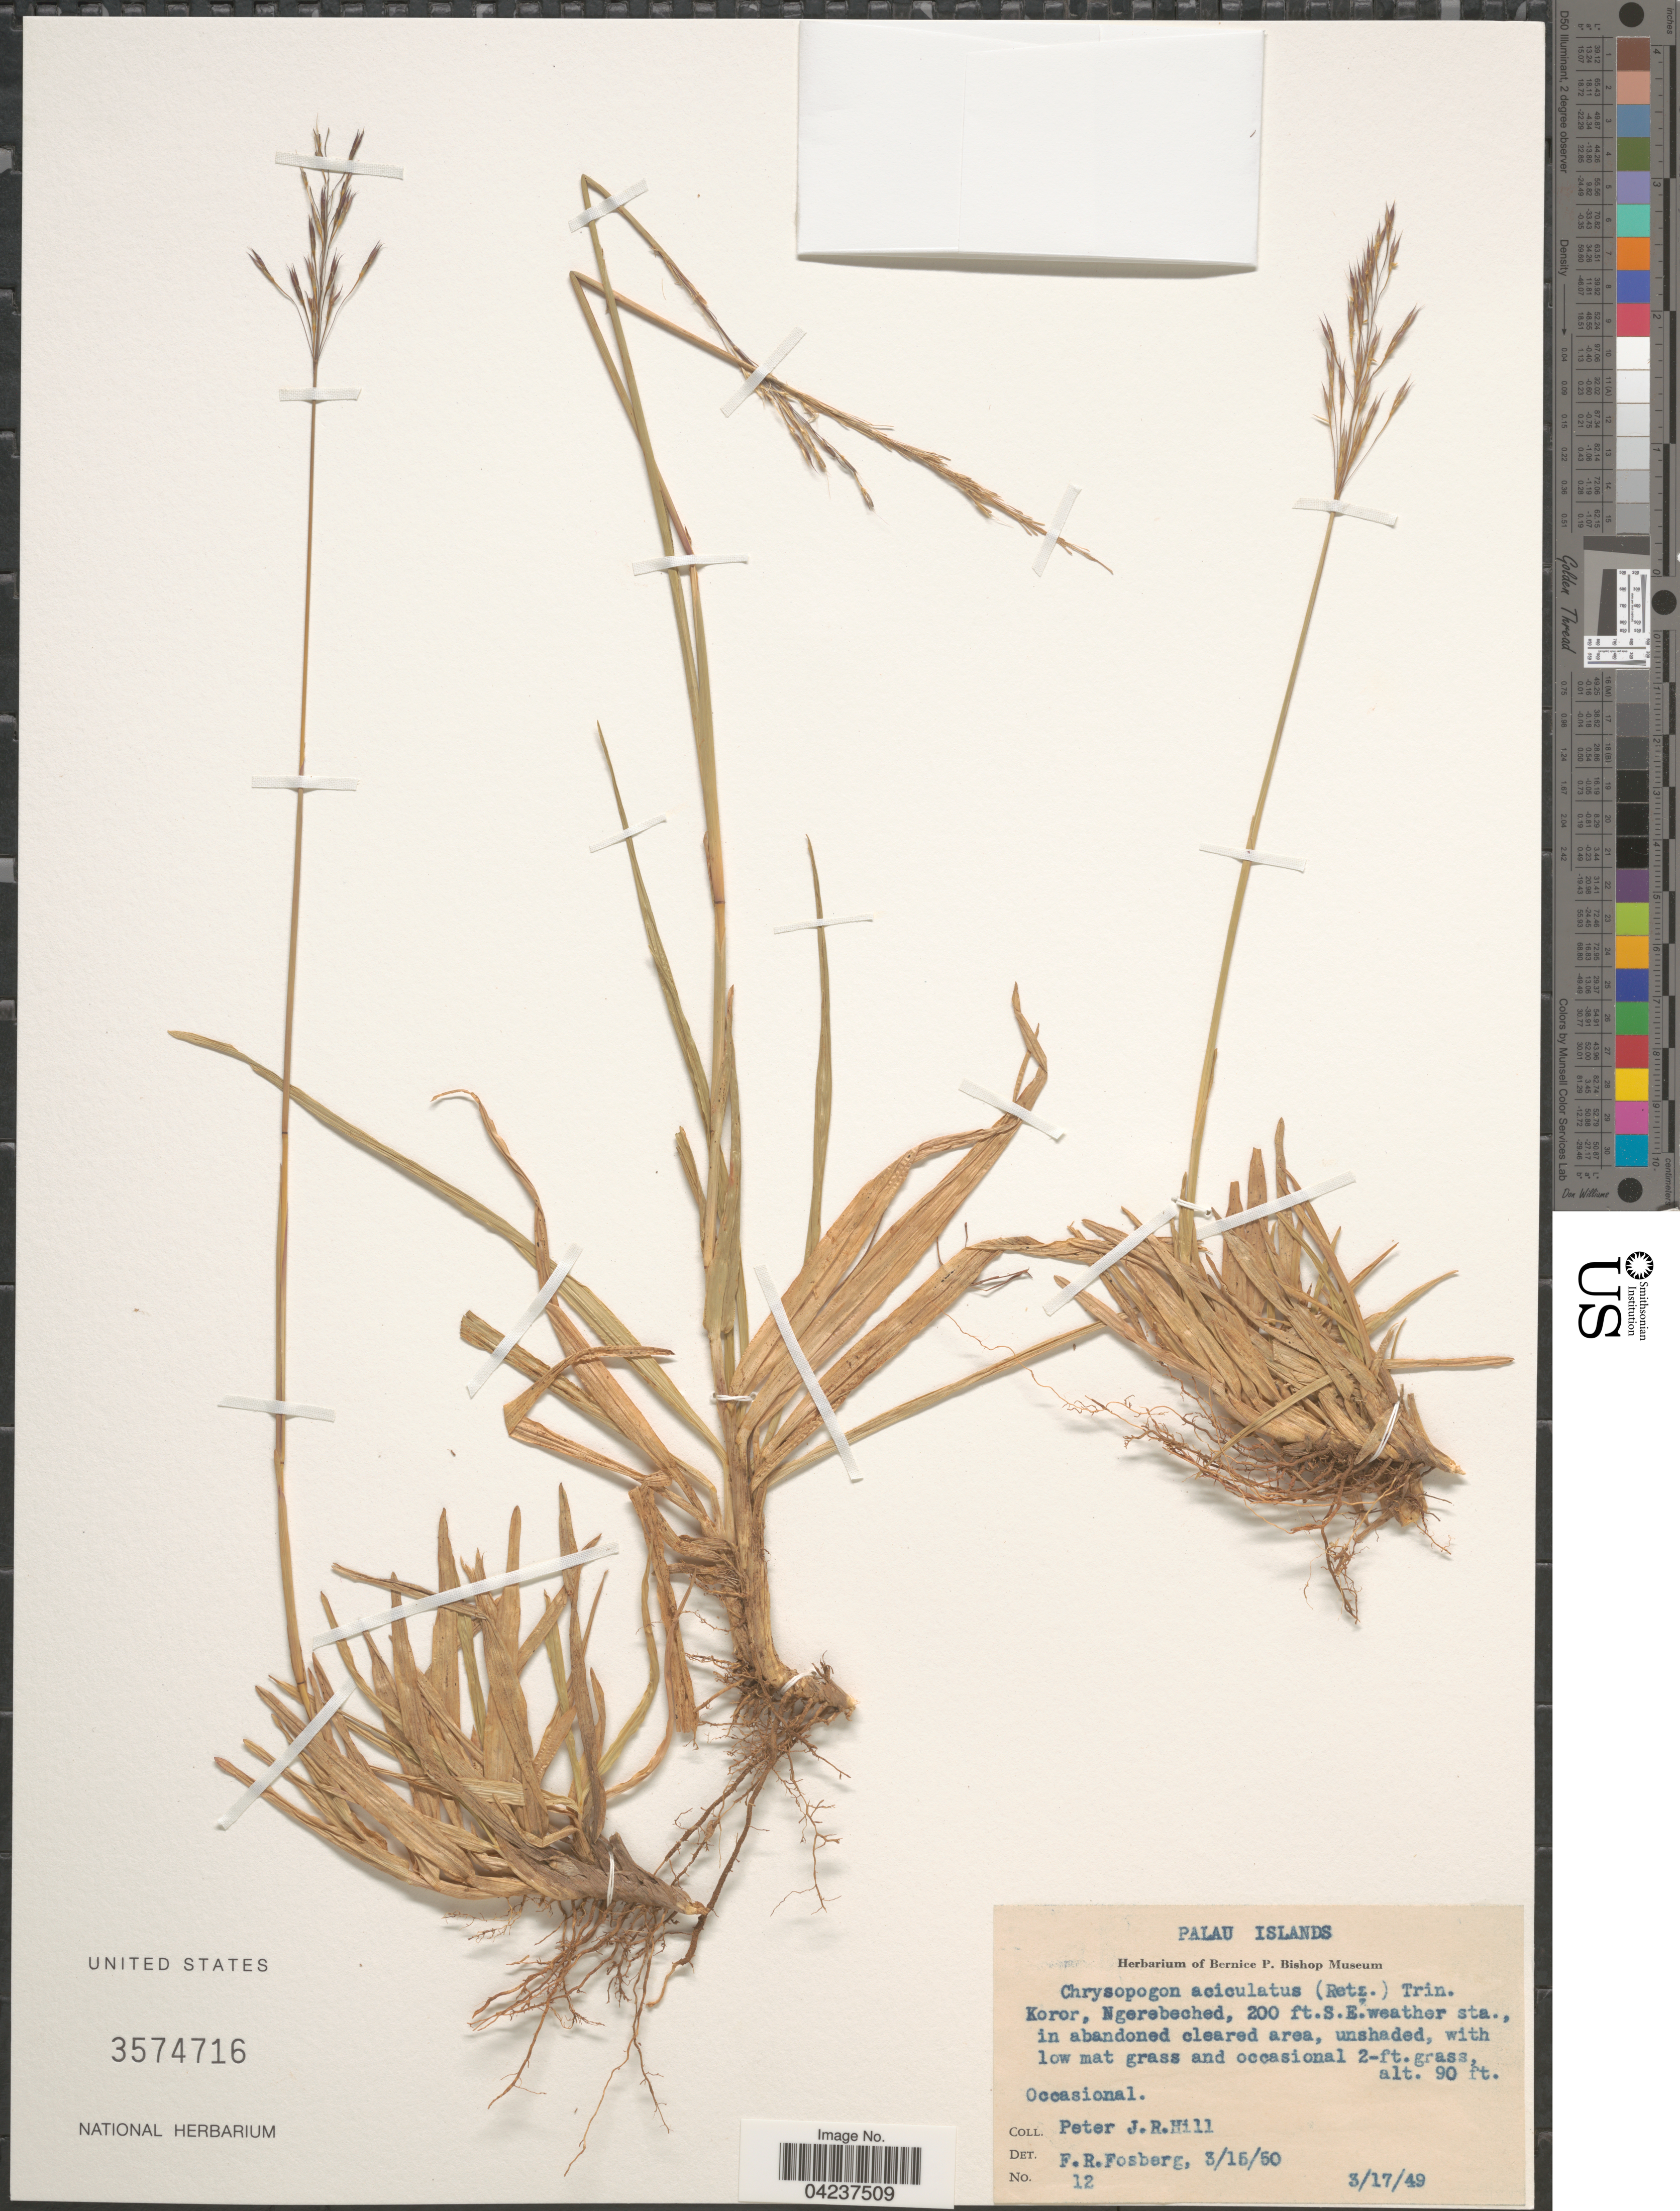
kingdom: Plantae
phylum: Tracheophyta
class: Liliopsida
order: Poales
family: Poaceae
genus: Chrysopogon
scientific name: Chrysopogon aciculatus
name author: (Retz.) Trin.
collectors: P. J. R. Hill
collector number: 12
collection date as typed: Transcribed d/m/y: 15/3/50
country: Palau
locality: Palau Islands. Koror, Ngerebeched, 200 ft.S.E.weather sta.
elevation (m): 27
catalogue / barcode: US 3574716